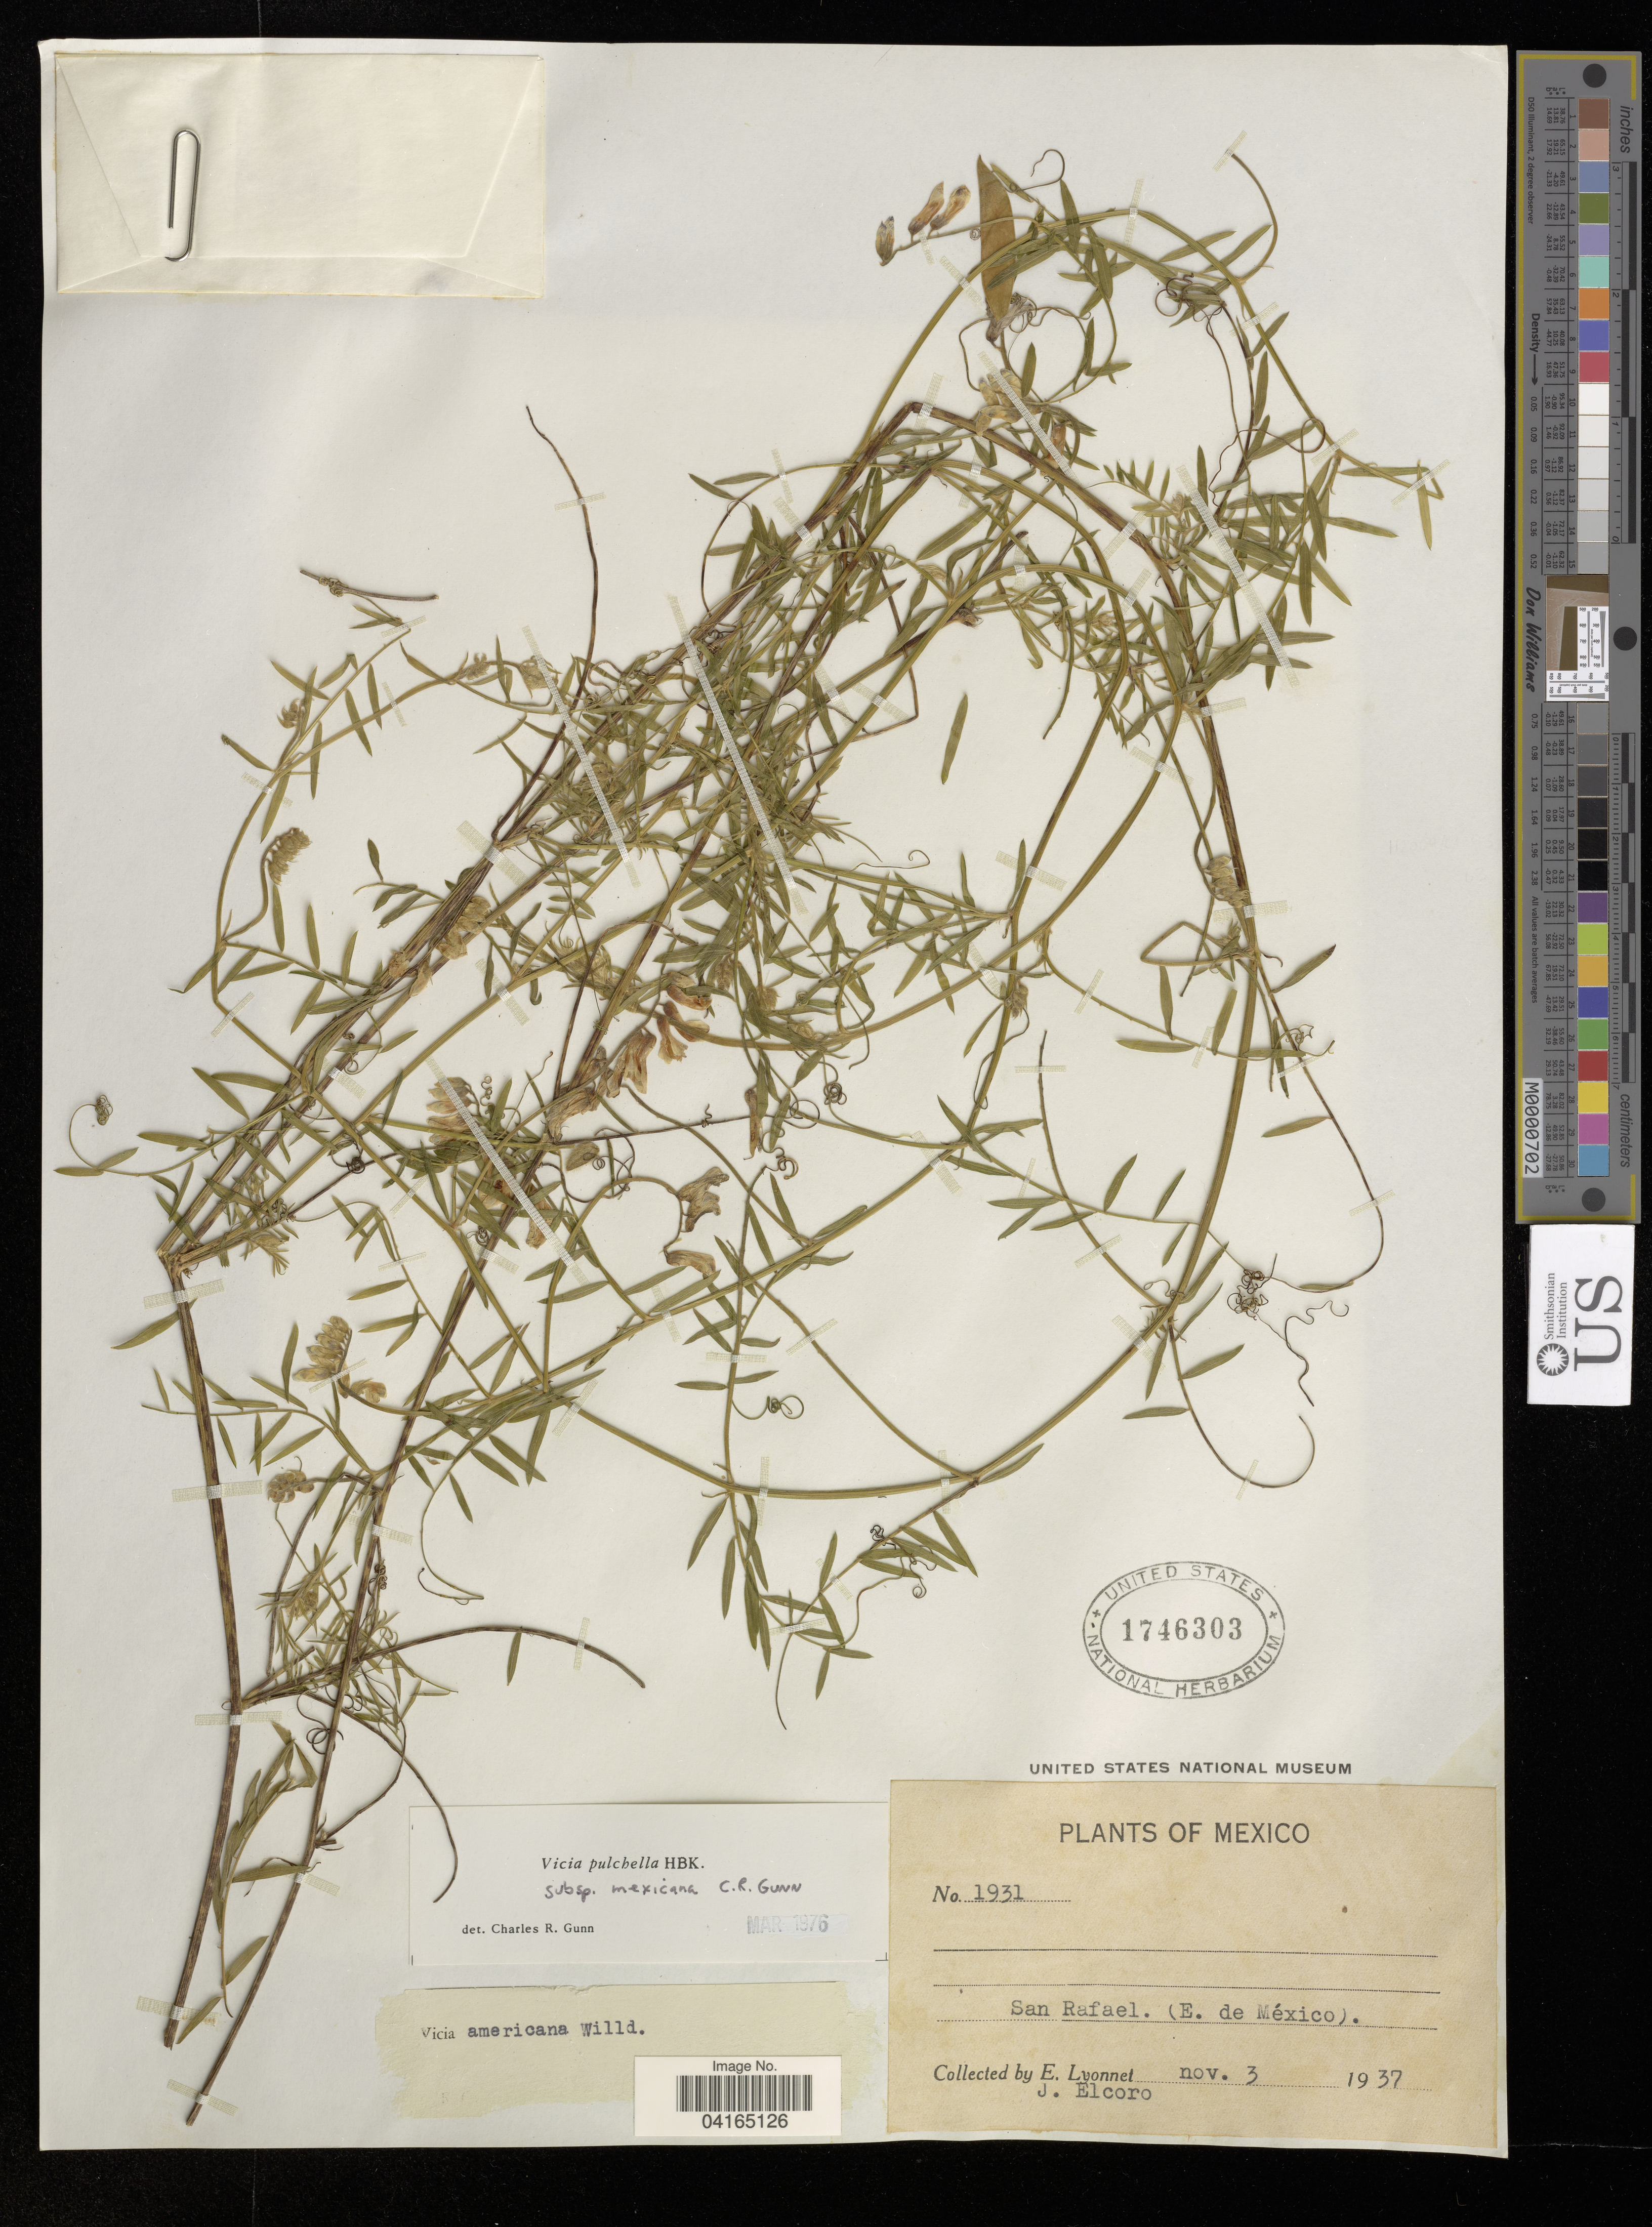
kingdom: Plantae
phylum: Tracheophyta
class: Magnoliopsida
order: Fabales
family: Fabaceae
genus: Vicia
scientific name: Vicia pulchella subsp. mexicana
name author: (Hemsl.) C.R. Gunn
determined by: Hechenleitner, Paulina, RBG Edinburgh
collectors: E. Lyonnet & J. Elcoro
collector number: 1931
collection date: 1937-11-03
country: Mexico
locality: San Rafael. (E. de México).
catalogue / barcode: US 1746303